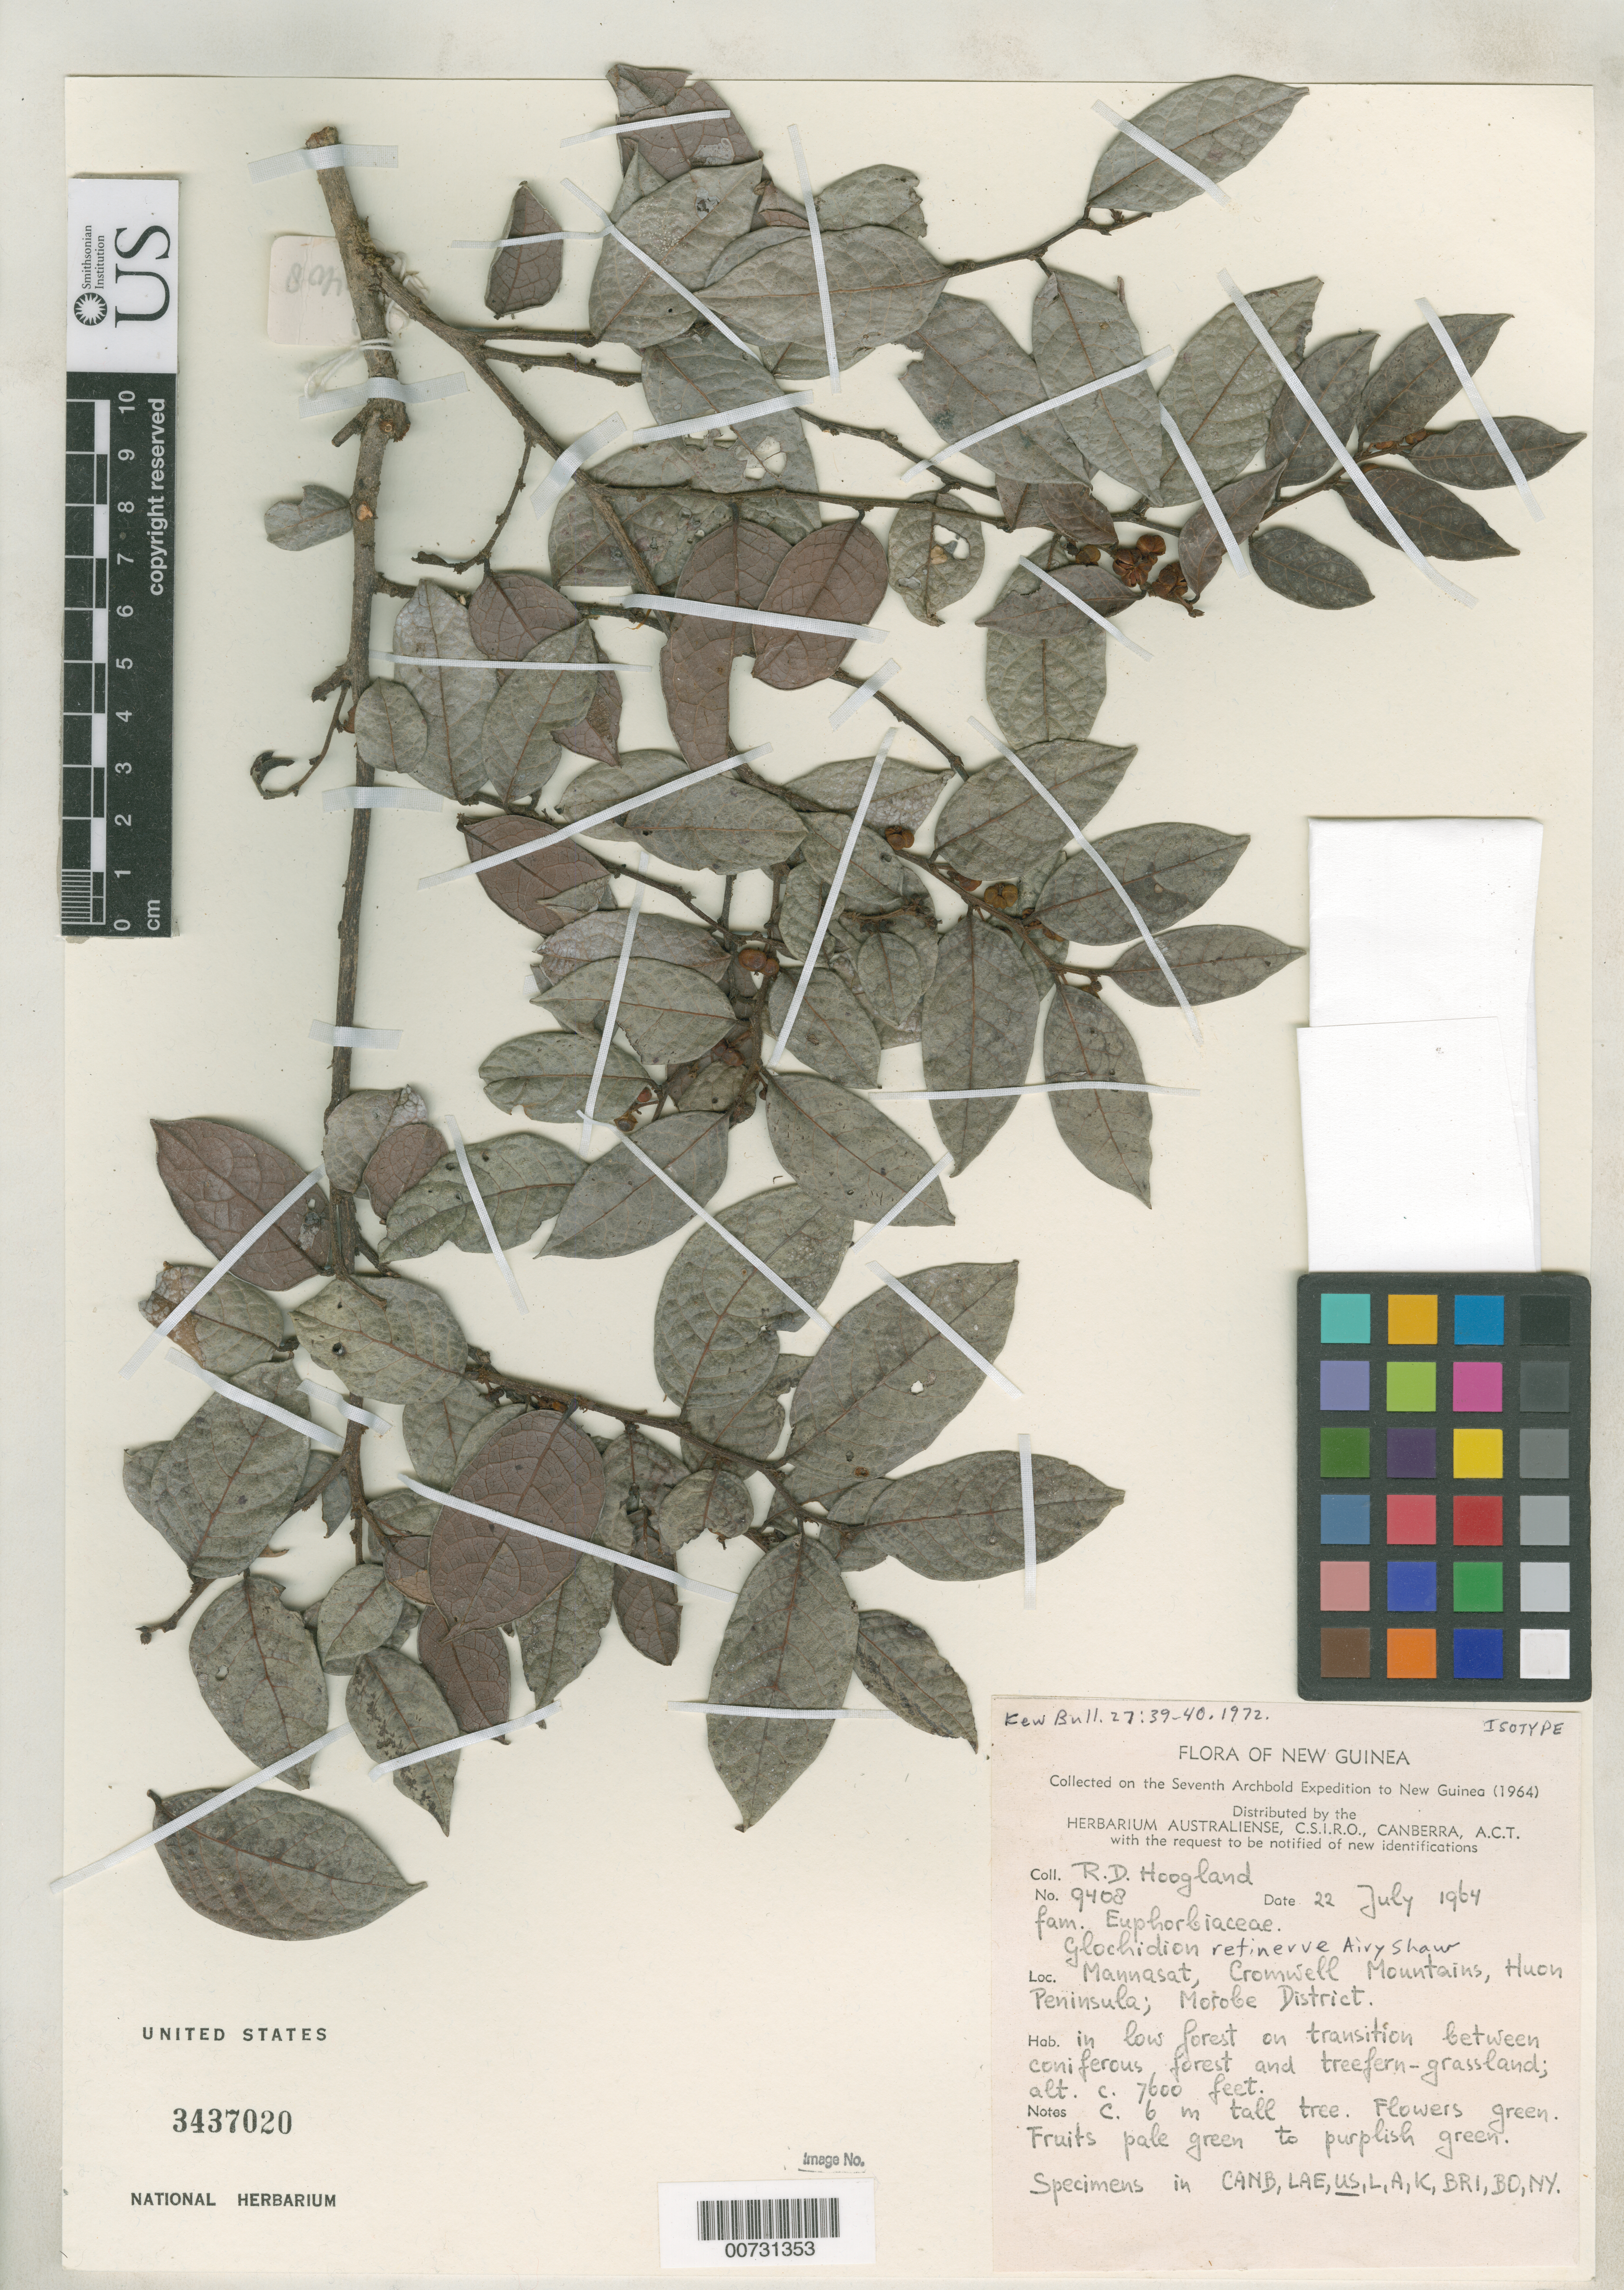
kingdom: Plantae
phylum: Tracheophyta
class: Magnoliopsida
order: Malpighiales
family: Phyllanthaceae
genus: Glochidion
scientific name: Glochidion retinerve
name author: Airy Shaw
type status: Isotype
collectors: R. D. Hoogland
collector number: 9408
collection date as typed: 22 Jul 1964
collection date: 1964-07-22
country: Papua New Guinea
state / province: Morobe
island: New Guinea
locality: Mannasat, Cromwell Mountains, Huon Peninsula; Morobe District.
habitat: In low forest on transition between coniferous forest and treefern-grassland.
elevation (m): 2316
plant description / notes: Holotype at K.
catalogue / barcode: US 3437020